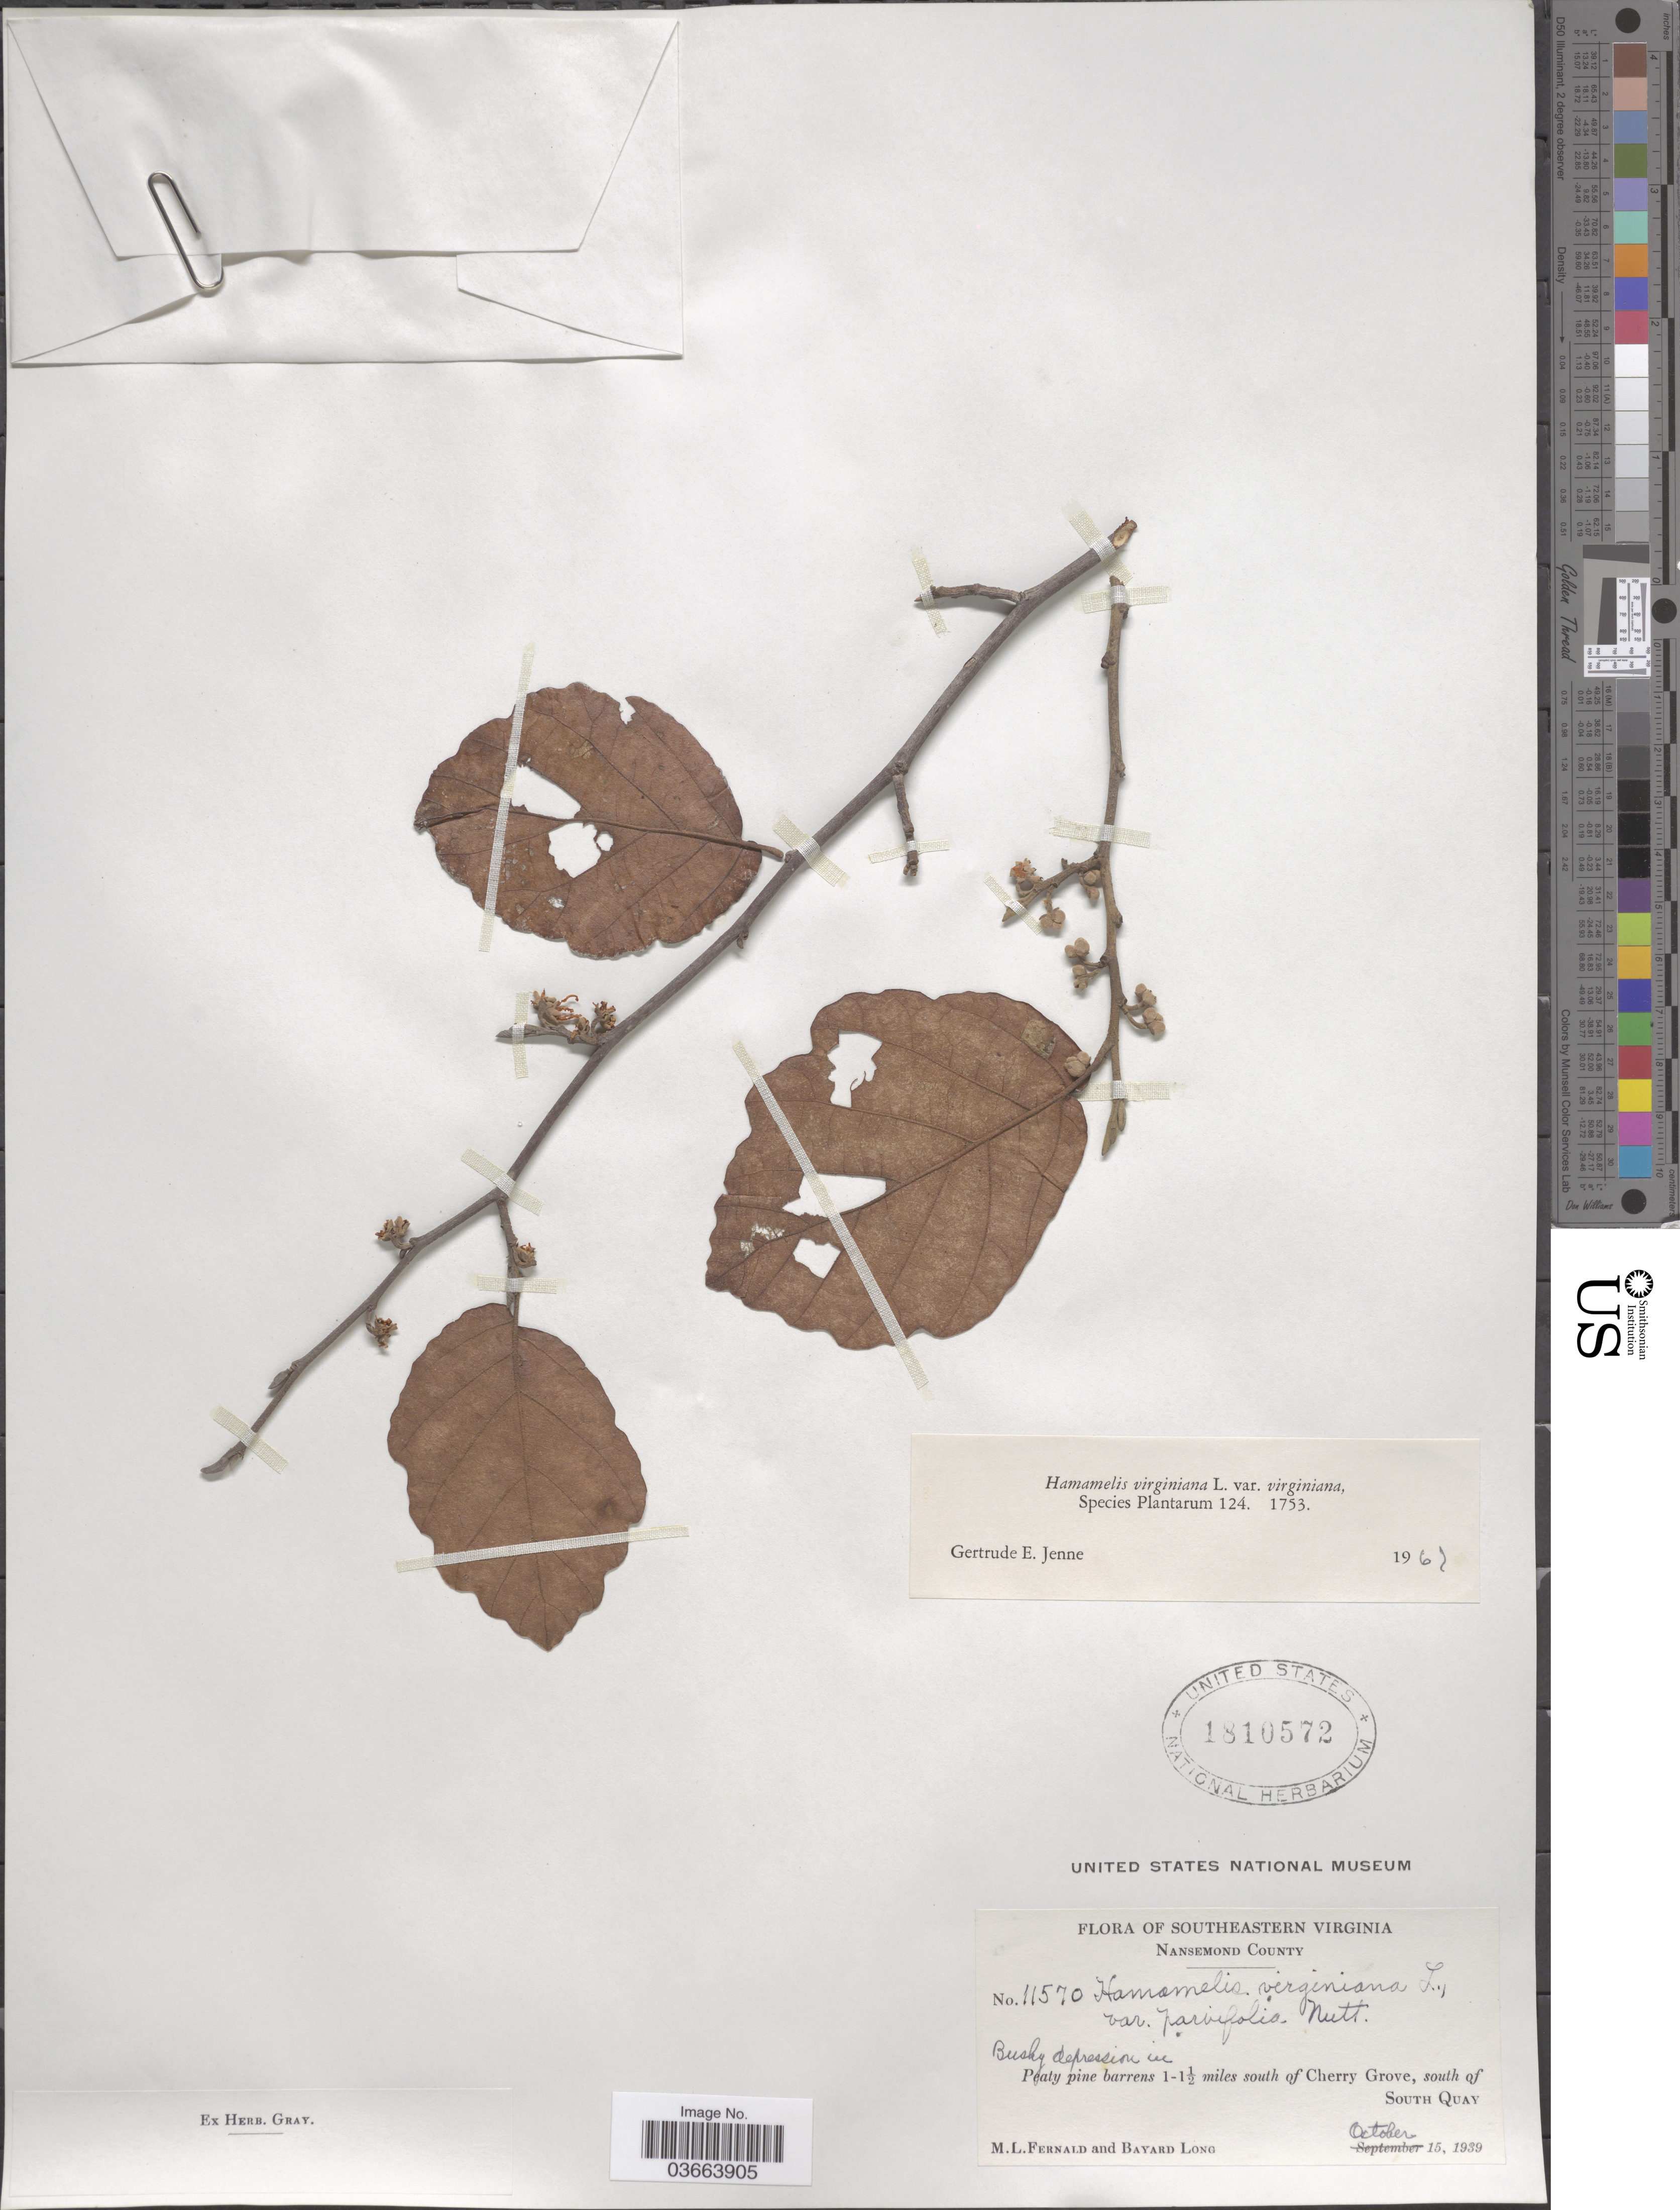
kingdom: Plantae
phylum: Tracheophyta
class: Magnoliopsida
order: Saxifragales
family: Hamamelidaceae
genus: Hamamelis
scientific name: Hamamelis virginiana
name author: L.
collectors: M. L. Fernald & B. H. Long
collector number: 11570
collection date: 1939-10-15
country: United States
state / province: Virginia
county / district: City of Suffolk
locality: Southeastern Virginia. Nansemond County. Peaty pine barrens 1 - 1½ miles south of Cherry Grove, south of South Quay.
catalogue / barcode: US 1810572